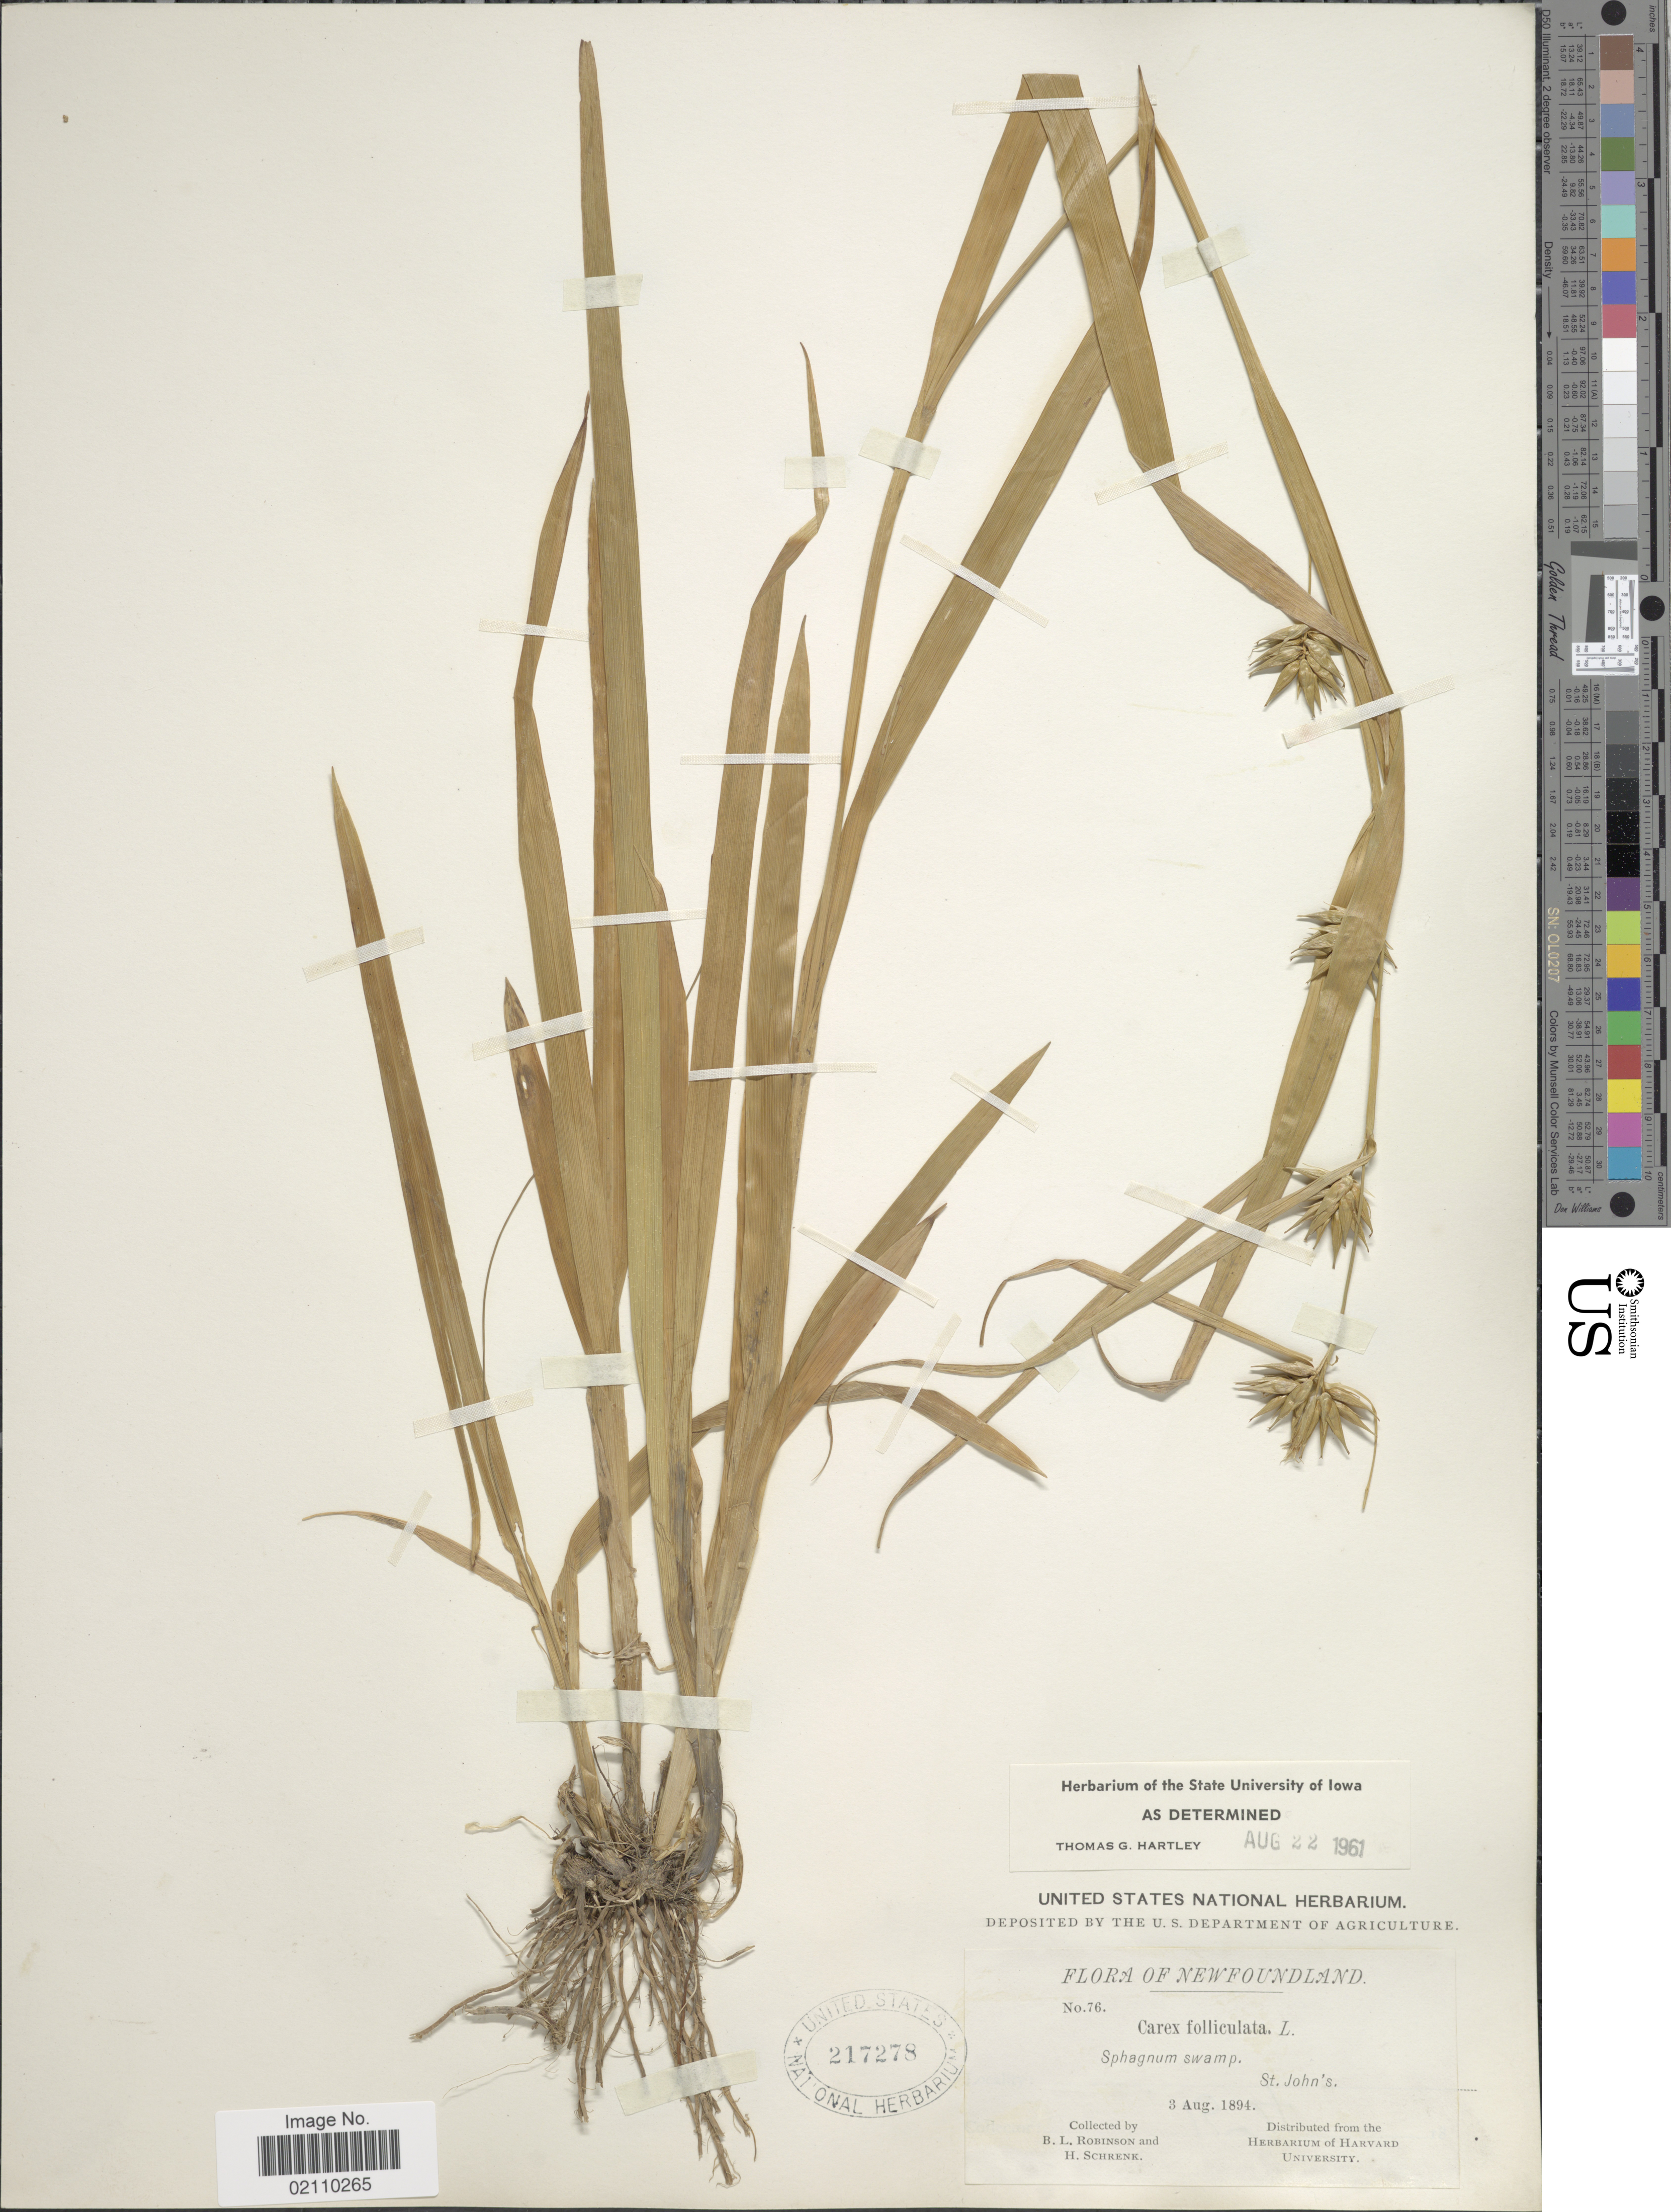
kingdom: Plantae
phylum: Tracheophyta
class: Liliopsida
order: Poales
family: Cyperaceae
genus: Carex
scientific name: Carex folliculata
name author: L.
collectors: B. L. Robinson & H. v. Schrenk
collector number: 76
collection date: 1894-08-03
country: Canada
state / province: Newfoundland and Labrador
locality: St. Johns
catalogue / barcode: US 217278